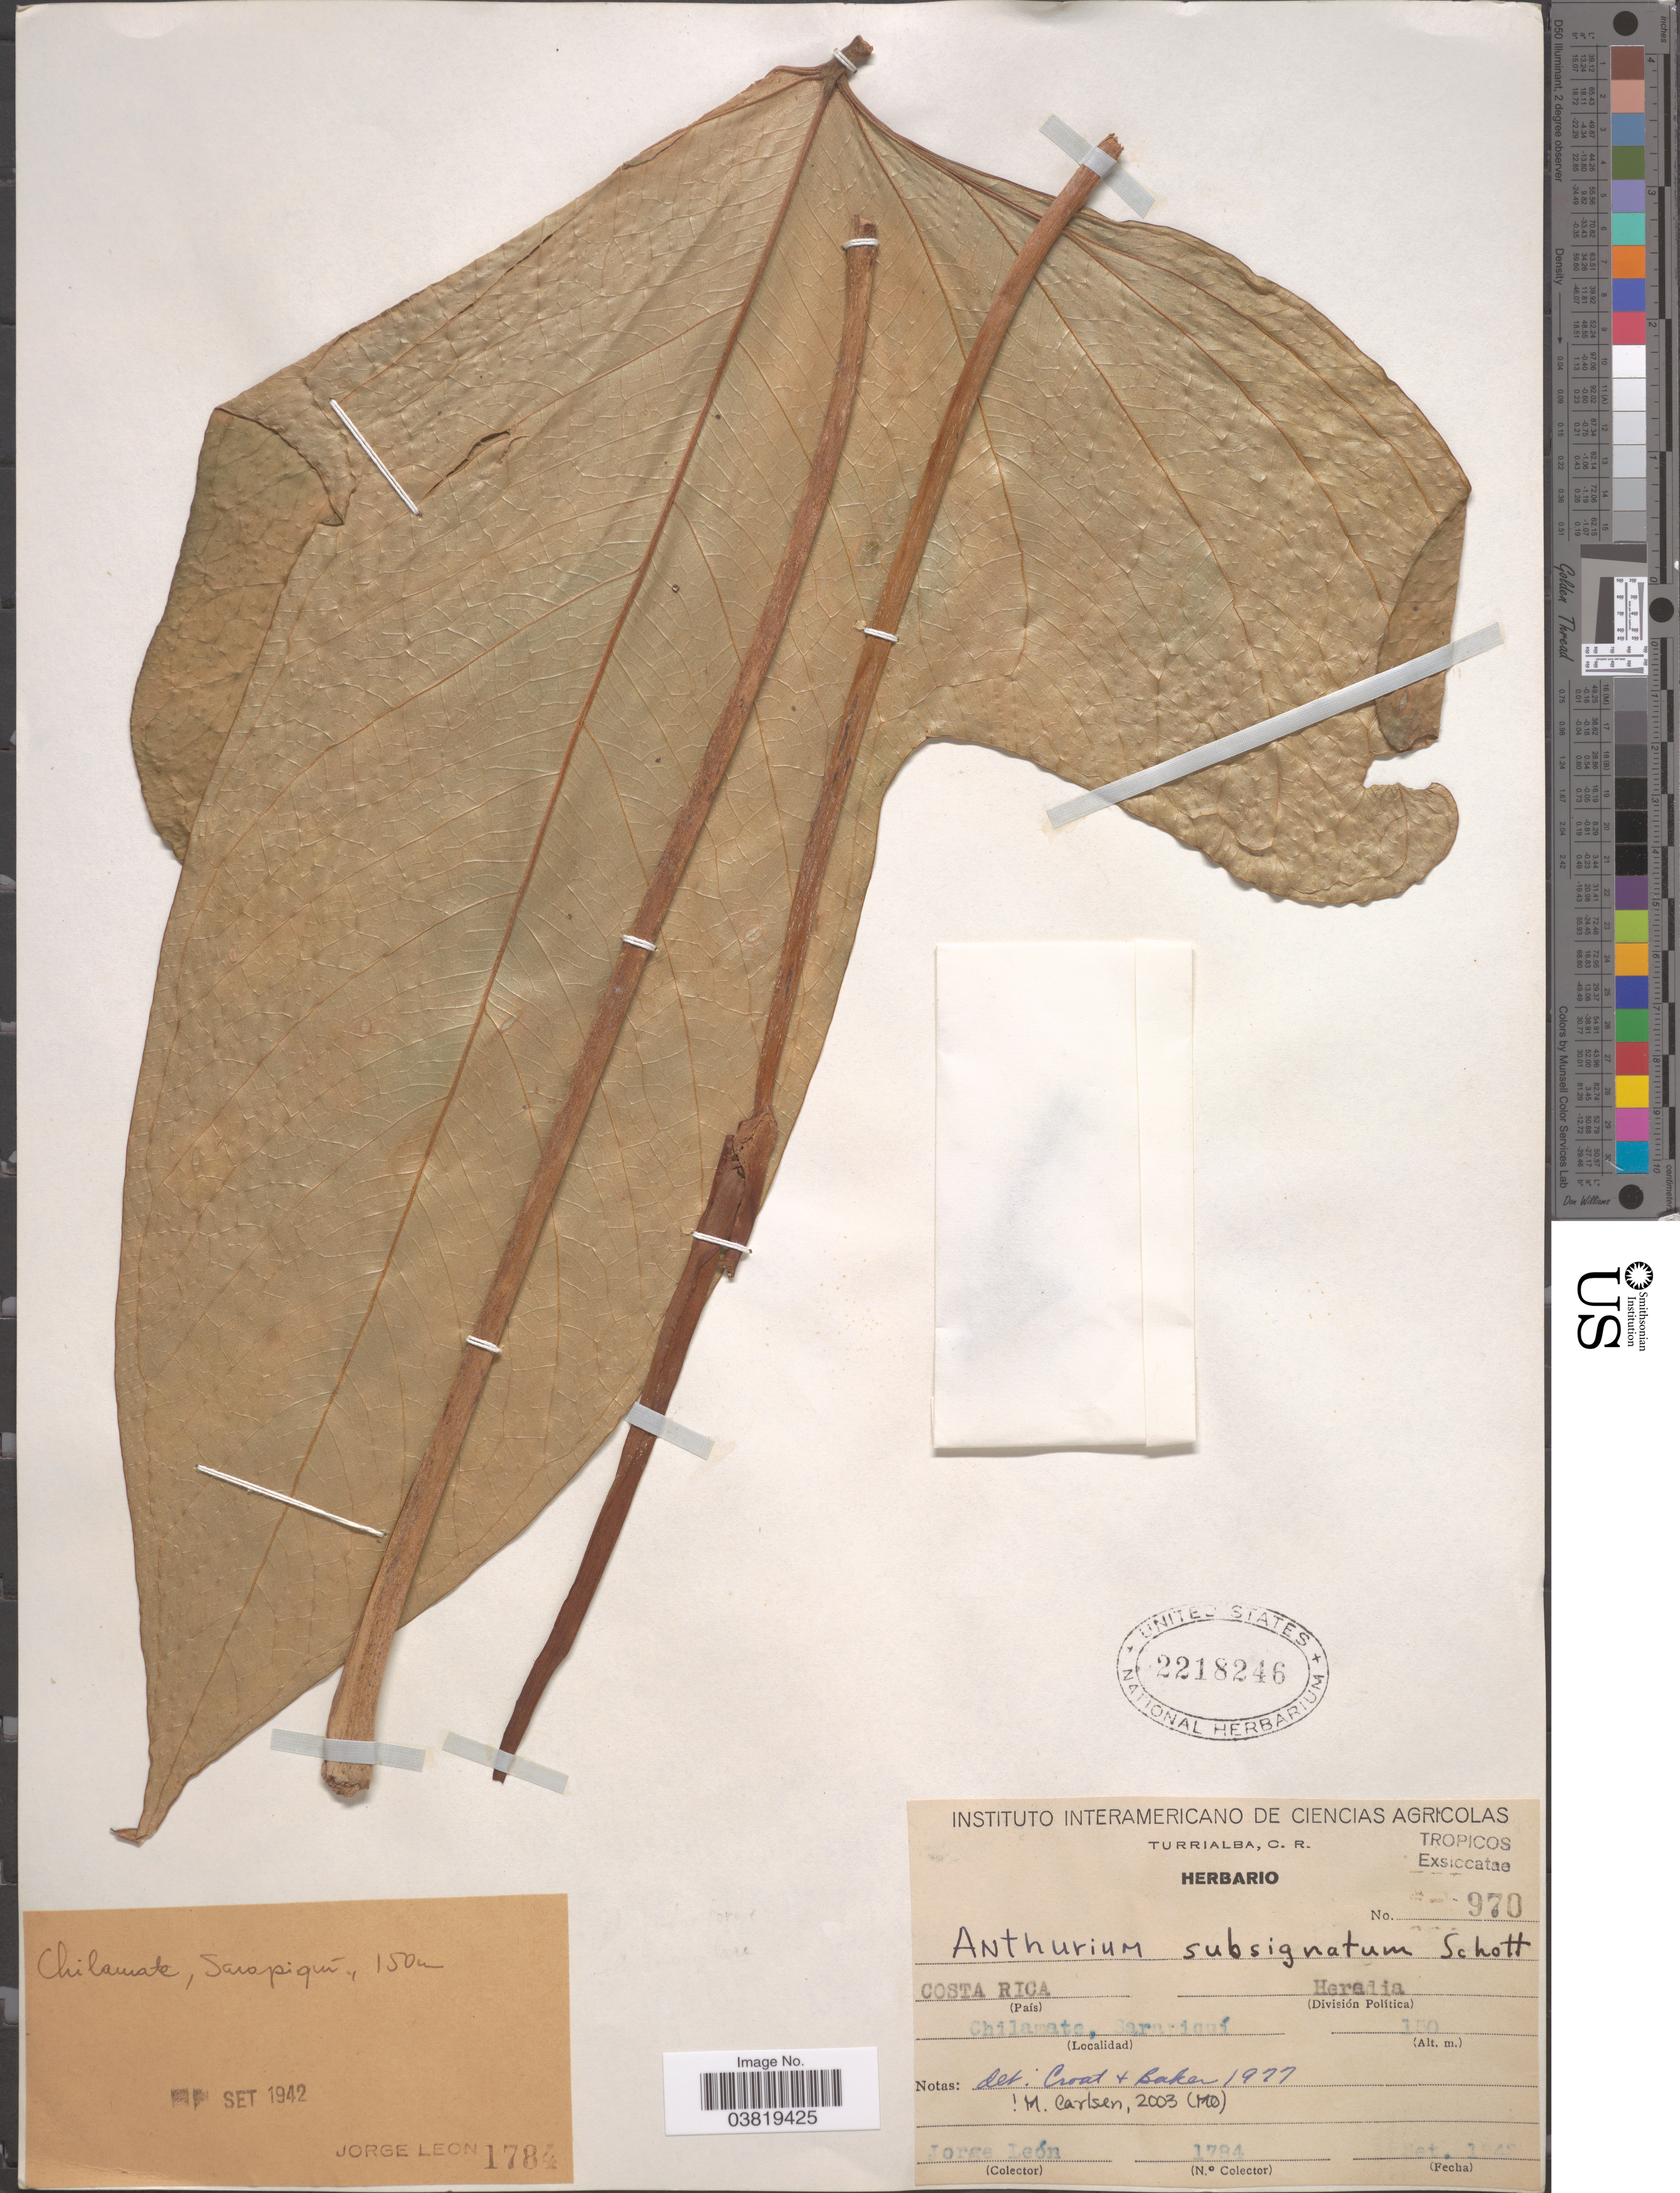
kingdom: Plantae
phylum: Tracheophyta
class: Liliopsida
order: Alismatales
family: Araceae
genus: Anthurium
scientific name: Anthurium subsignatum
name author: Schott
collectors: J. León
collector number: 1784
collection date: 1942-09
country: Costa Rica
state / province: Heredia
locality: Chilamate, Sarapiquí.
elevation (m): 150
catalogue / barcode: US 2218246